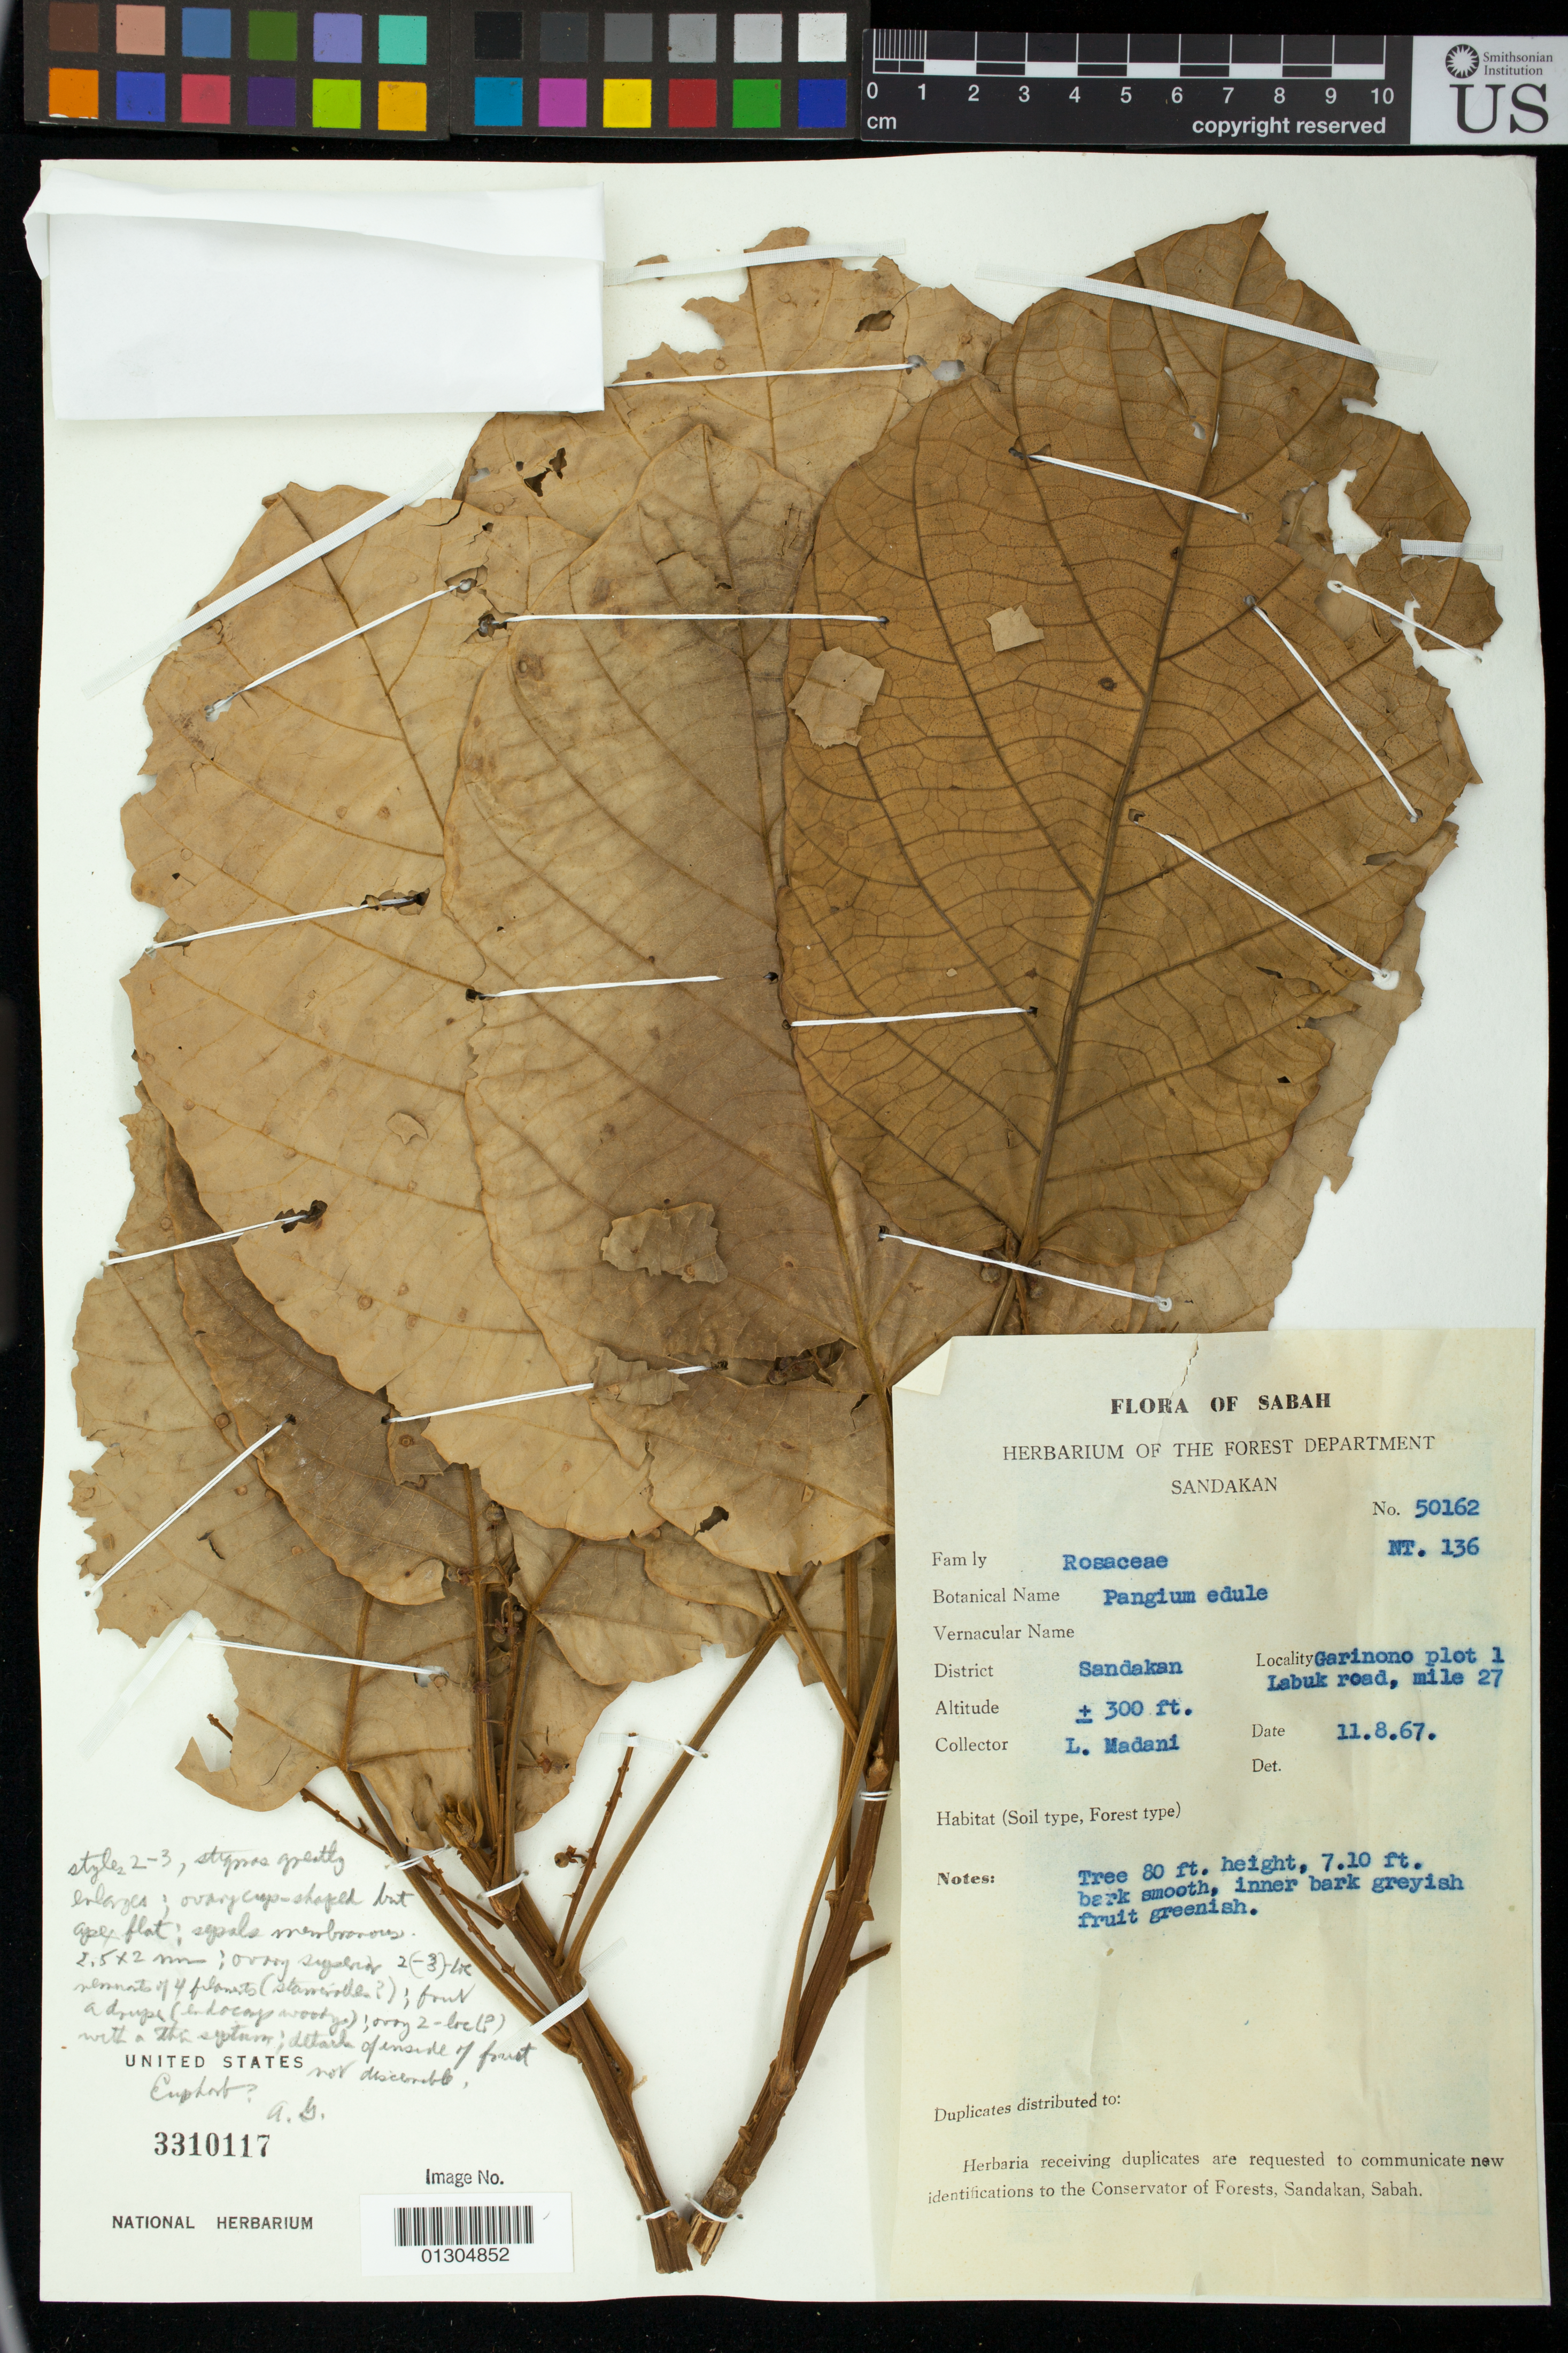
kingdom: Plantae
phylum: Tracheophyta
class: Magnoliopsida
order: Malpighiales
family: Euphorbiaceae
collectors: L. Madani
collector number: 50162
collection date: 1967-08-11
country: Malaysia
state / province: Sabah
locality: Sandakan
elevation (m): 91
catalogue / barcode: US 3310117